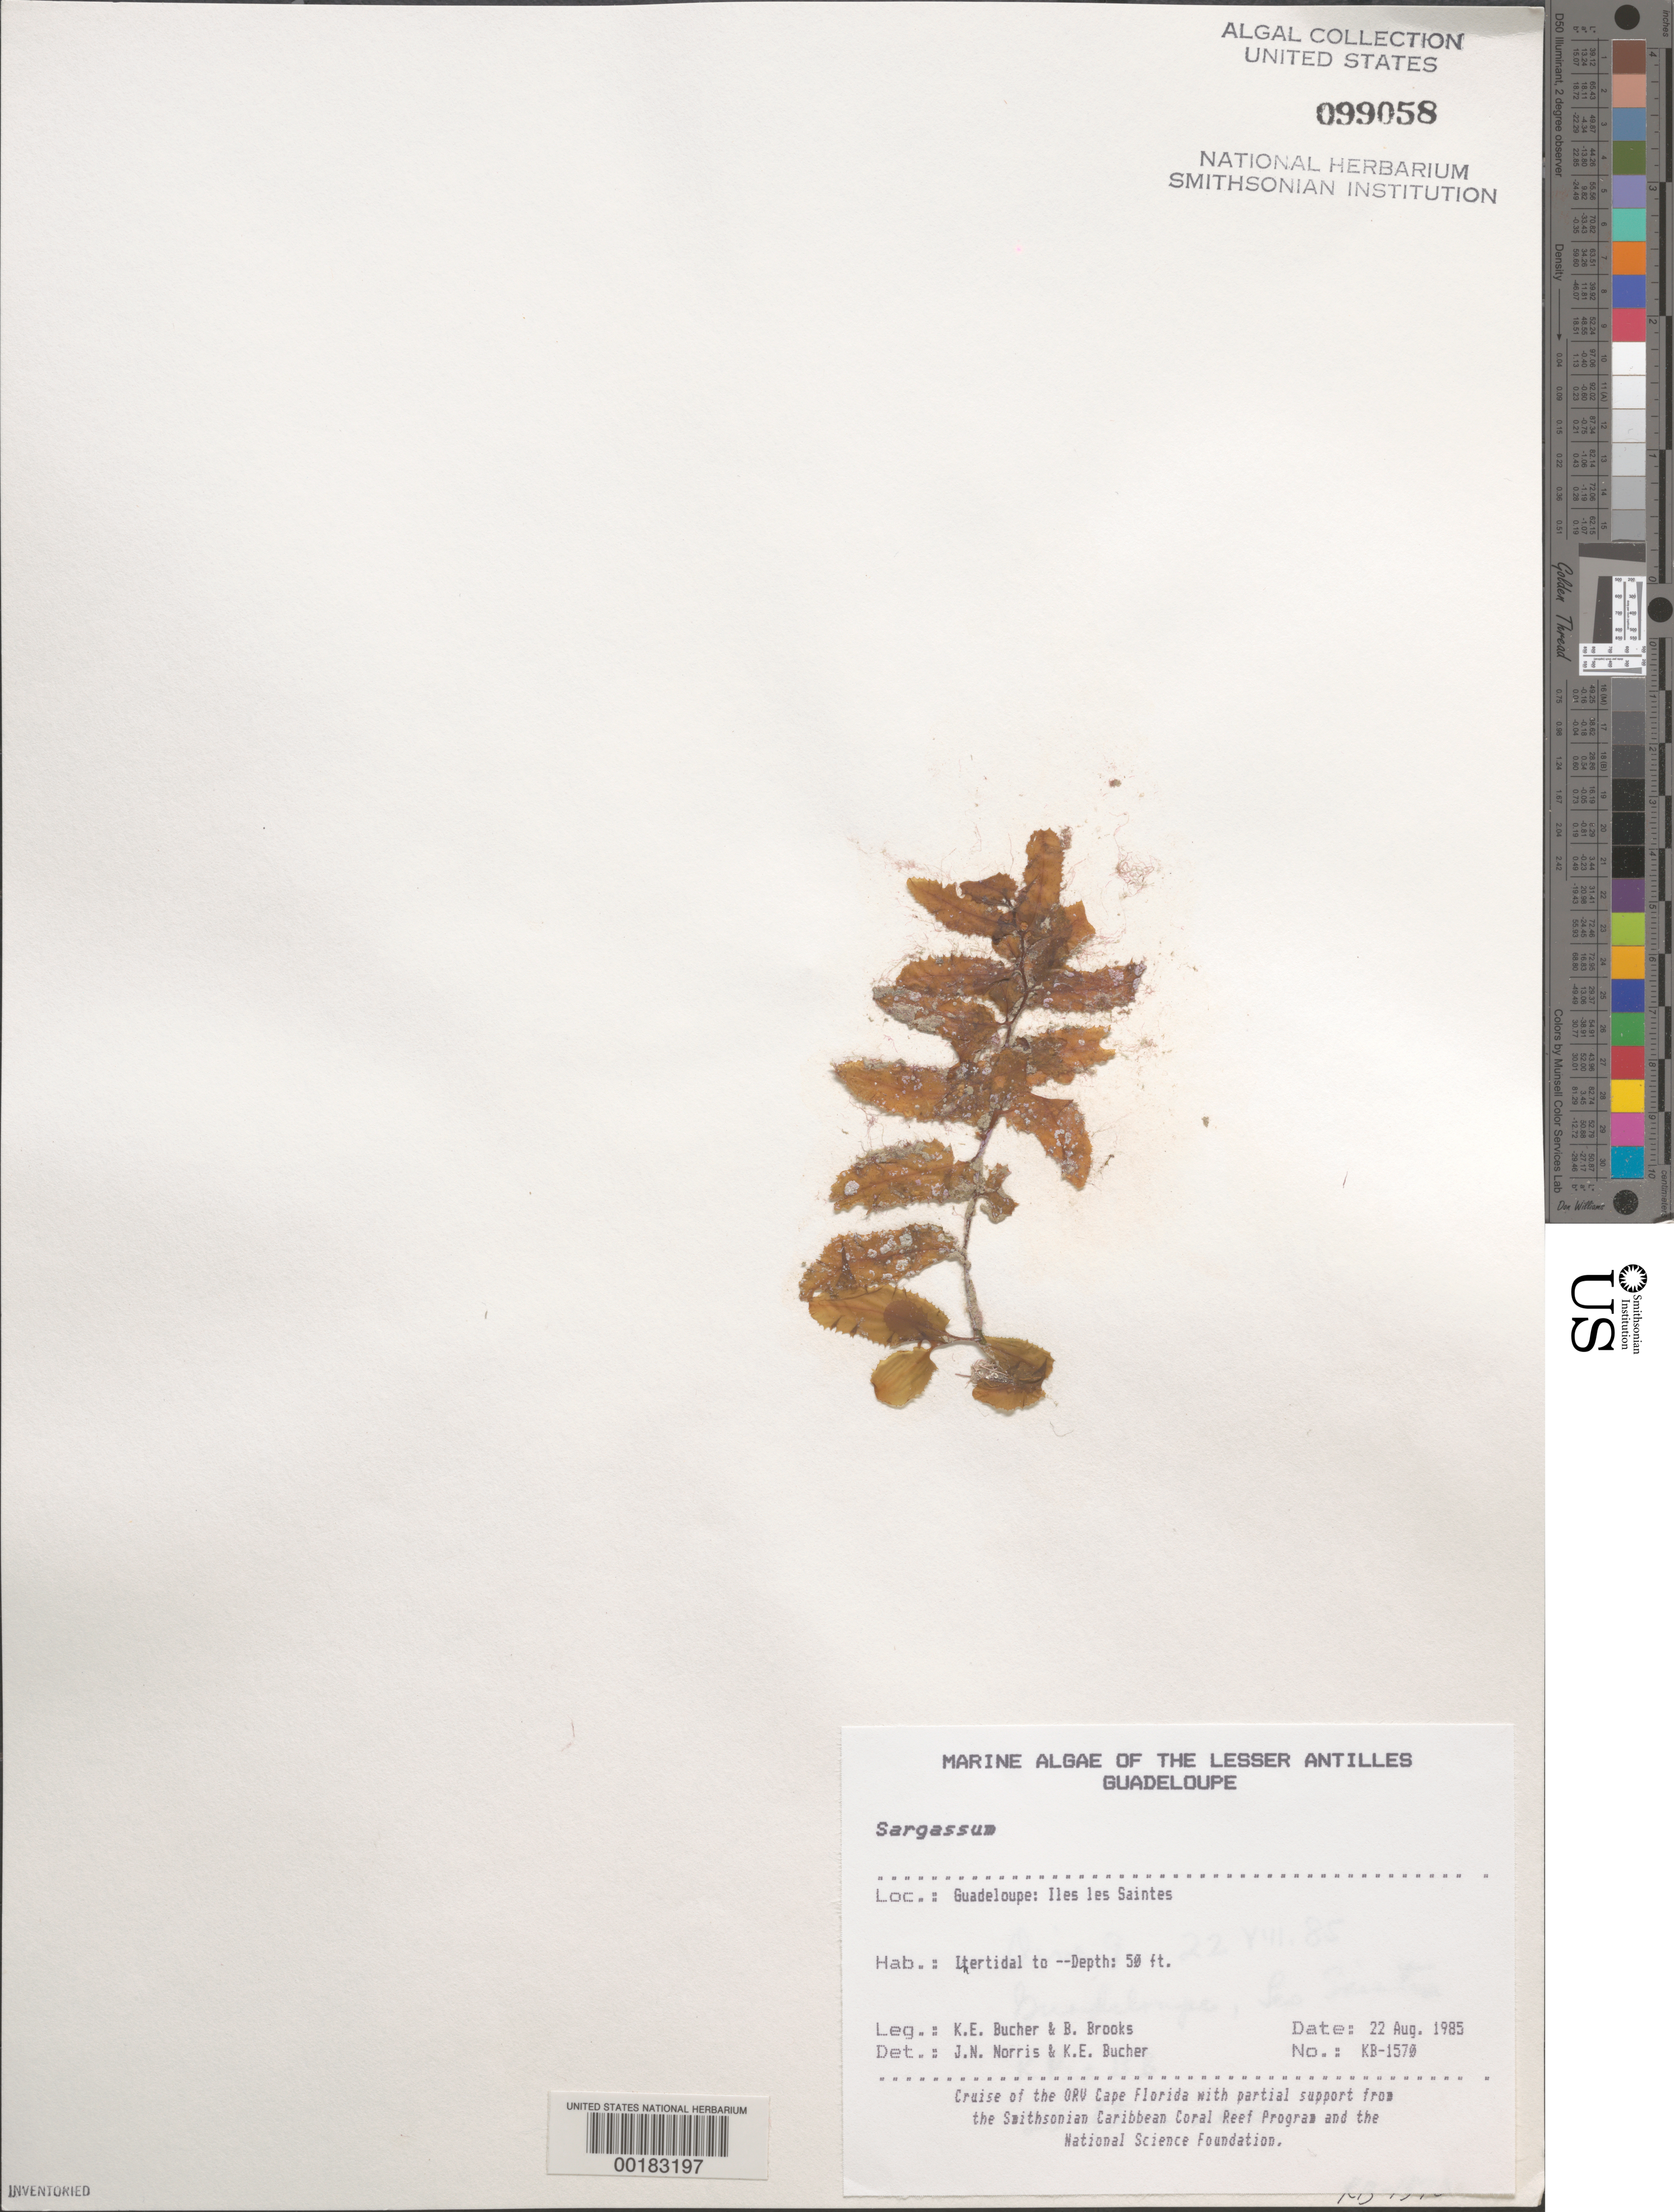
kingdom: Chromista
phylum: Ochrophyta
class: Phaeophyceae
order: Fucales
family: Sargassaceae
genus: Sargassum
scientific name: Sargassum sp.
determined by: Norris, J. N.; Bucher, K. E.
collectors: K. E. Bucher & B. Brooks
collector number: Kb-1570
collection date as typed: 22 Aug 1985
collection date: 1985-08-22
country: Guadeloupe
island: Iles des Saintes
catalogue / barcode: US 99058